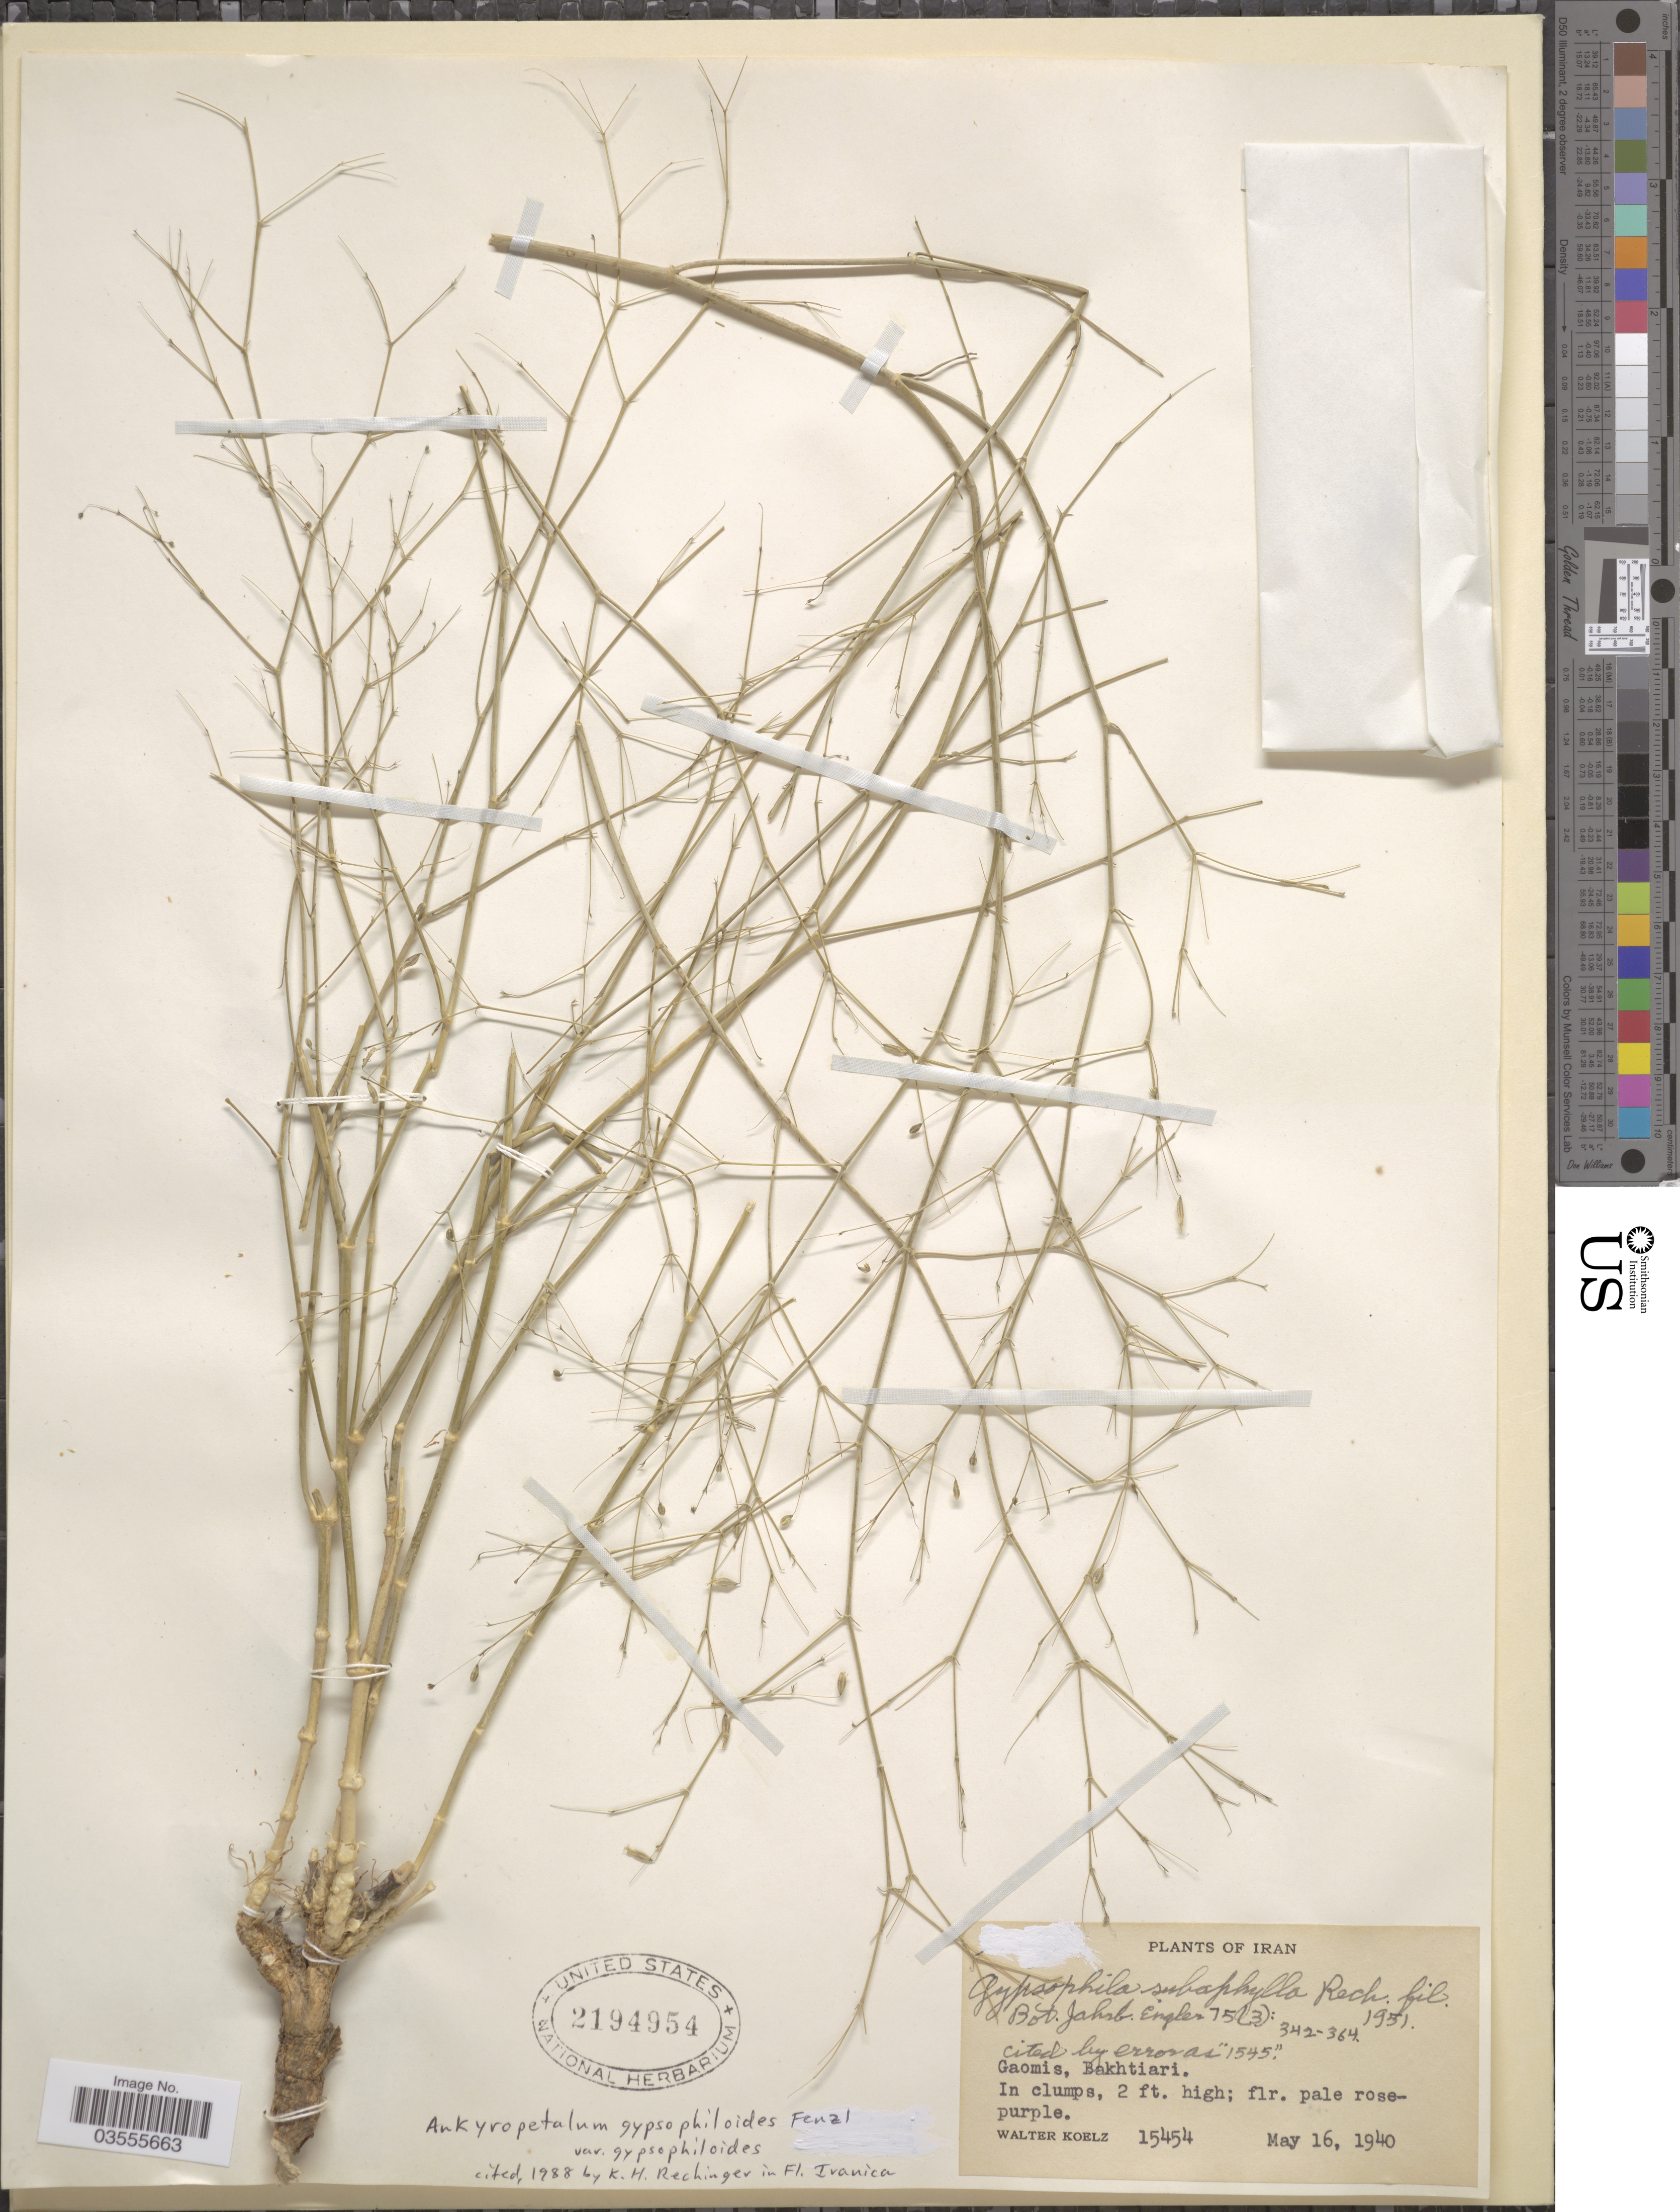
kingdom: Plantae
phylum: Tracheophyta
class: Magnoliopsida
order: Caryophyllales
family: Caryophyllaceae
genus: Gypsophila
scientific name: Gypsophila gypsophiloides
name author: (Fenzl) Blakelock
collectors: W. N. Koelz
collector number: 15454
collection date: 1940-05-16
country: Iran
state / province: Chahar Mahaal and Bakhtiari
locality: Gaomis, Bakhtiari.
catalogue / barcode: US 2194954